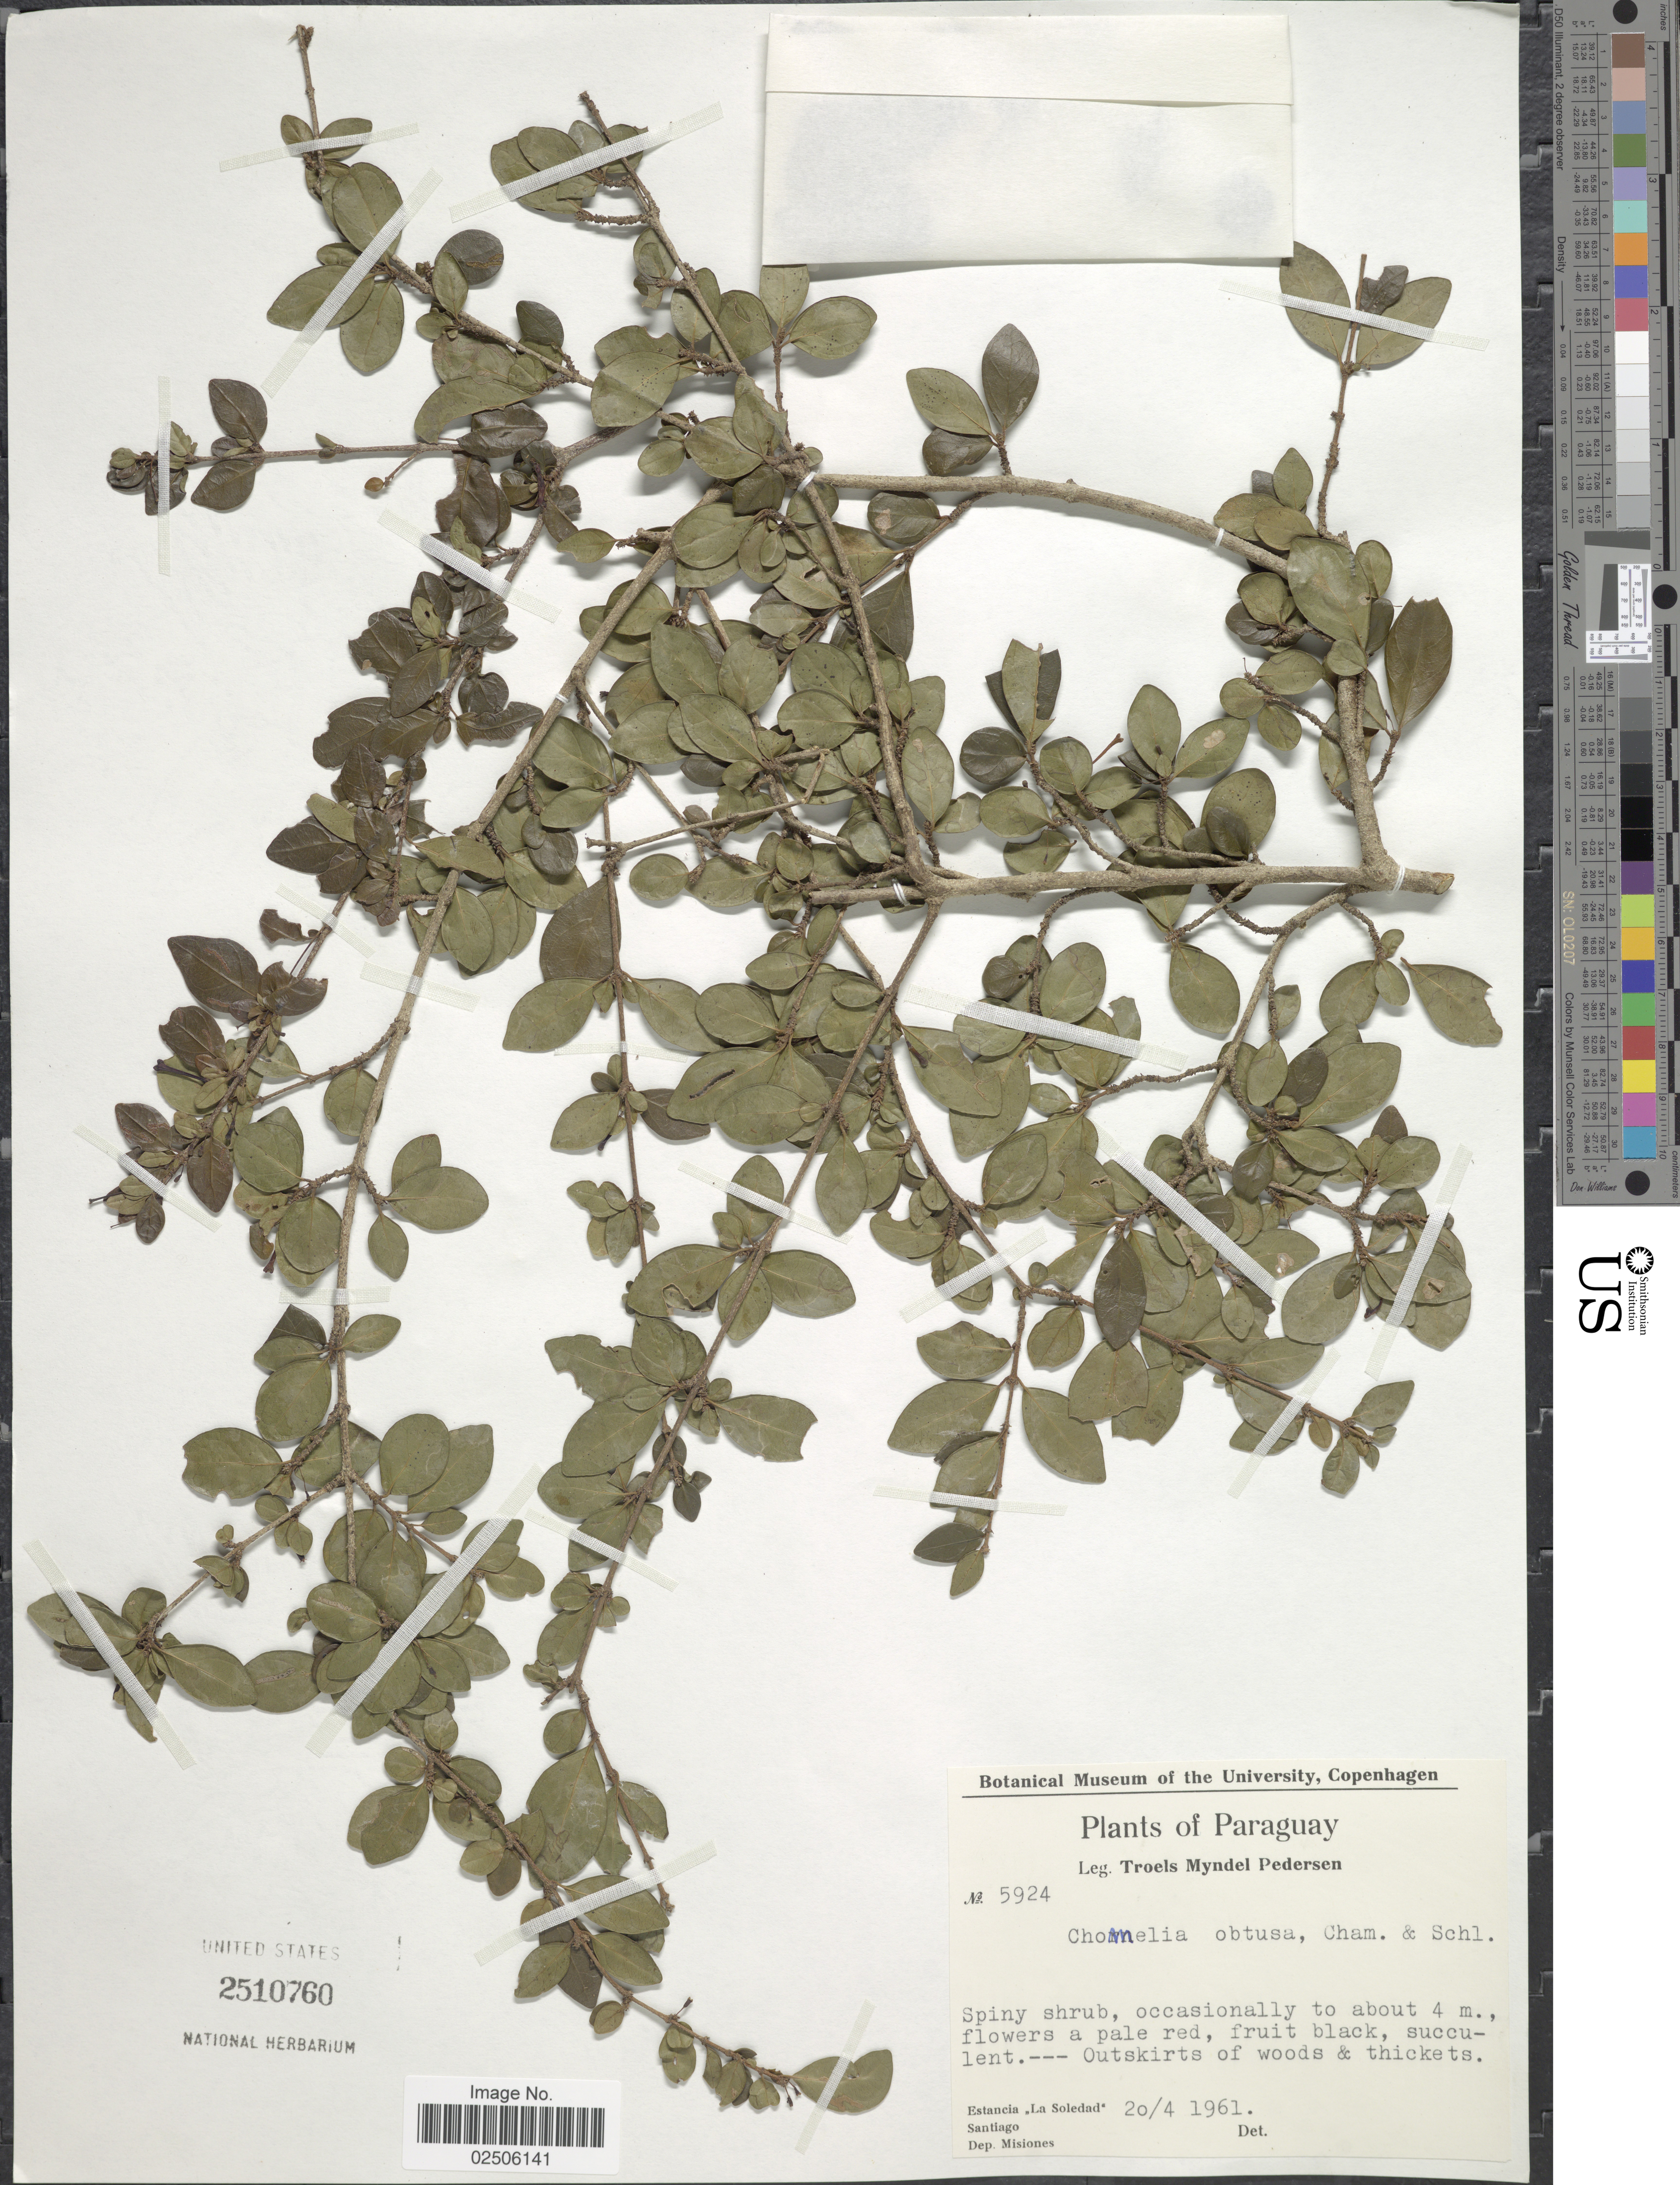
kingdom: Plantae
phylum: Tracheophyta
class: Magnoliopsida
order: Gentianales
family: Rubiaceae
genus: Chomelia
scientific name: Chomelia obtusa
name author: Cham. & Schltdl.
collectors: T. Pederson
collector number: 5924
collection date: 1961-04-20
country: Paraguay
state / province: Misiones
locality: Estancia La Soledad, Santiago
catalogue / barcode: US 2510760